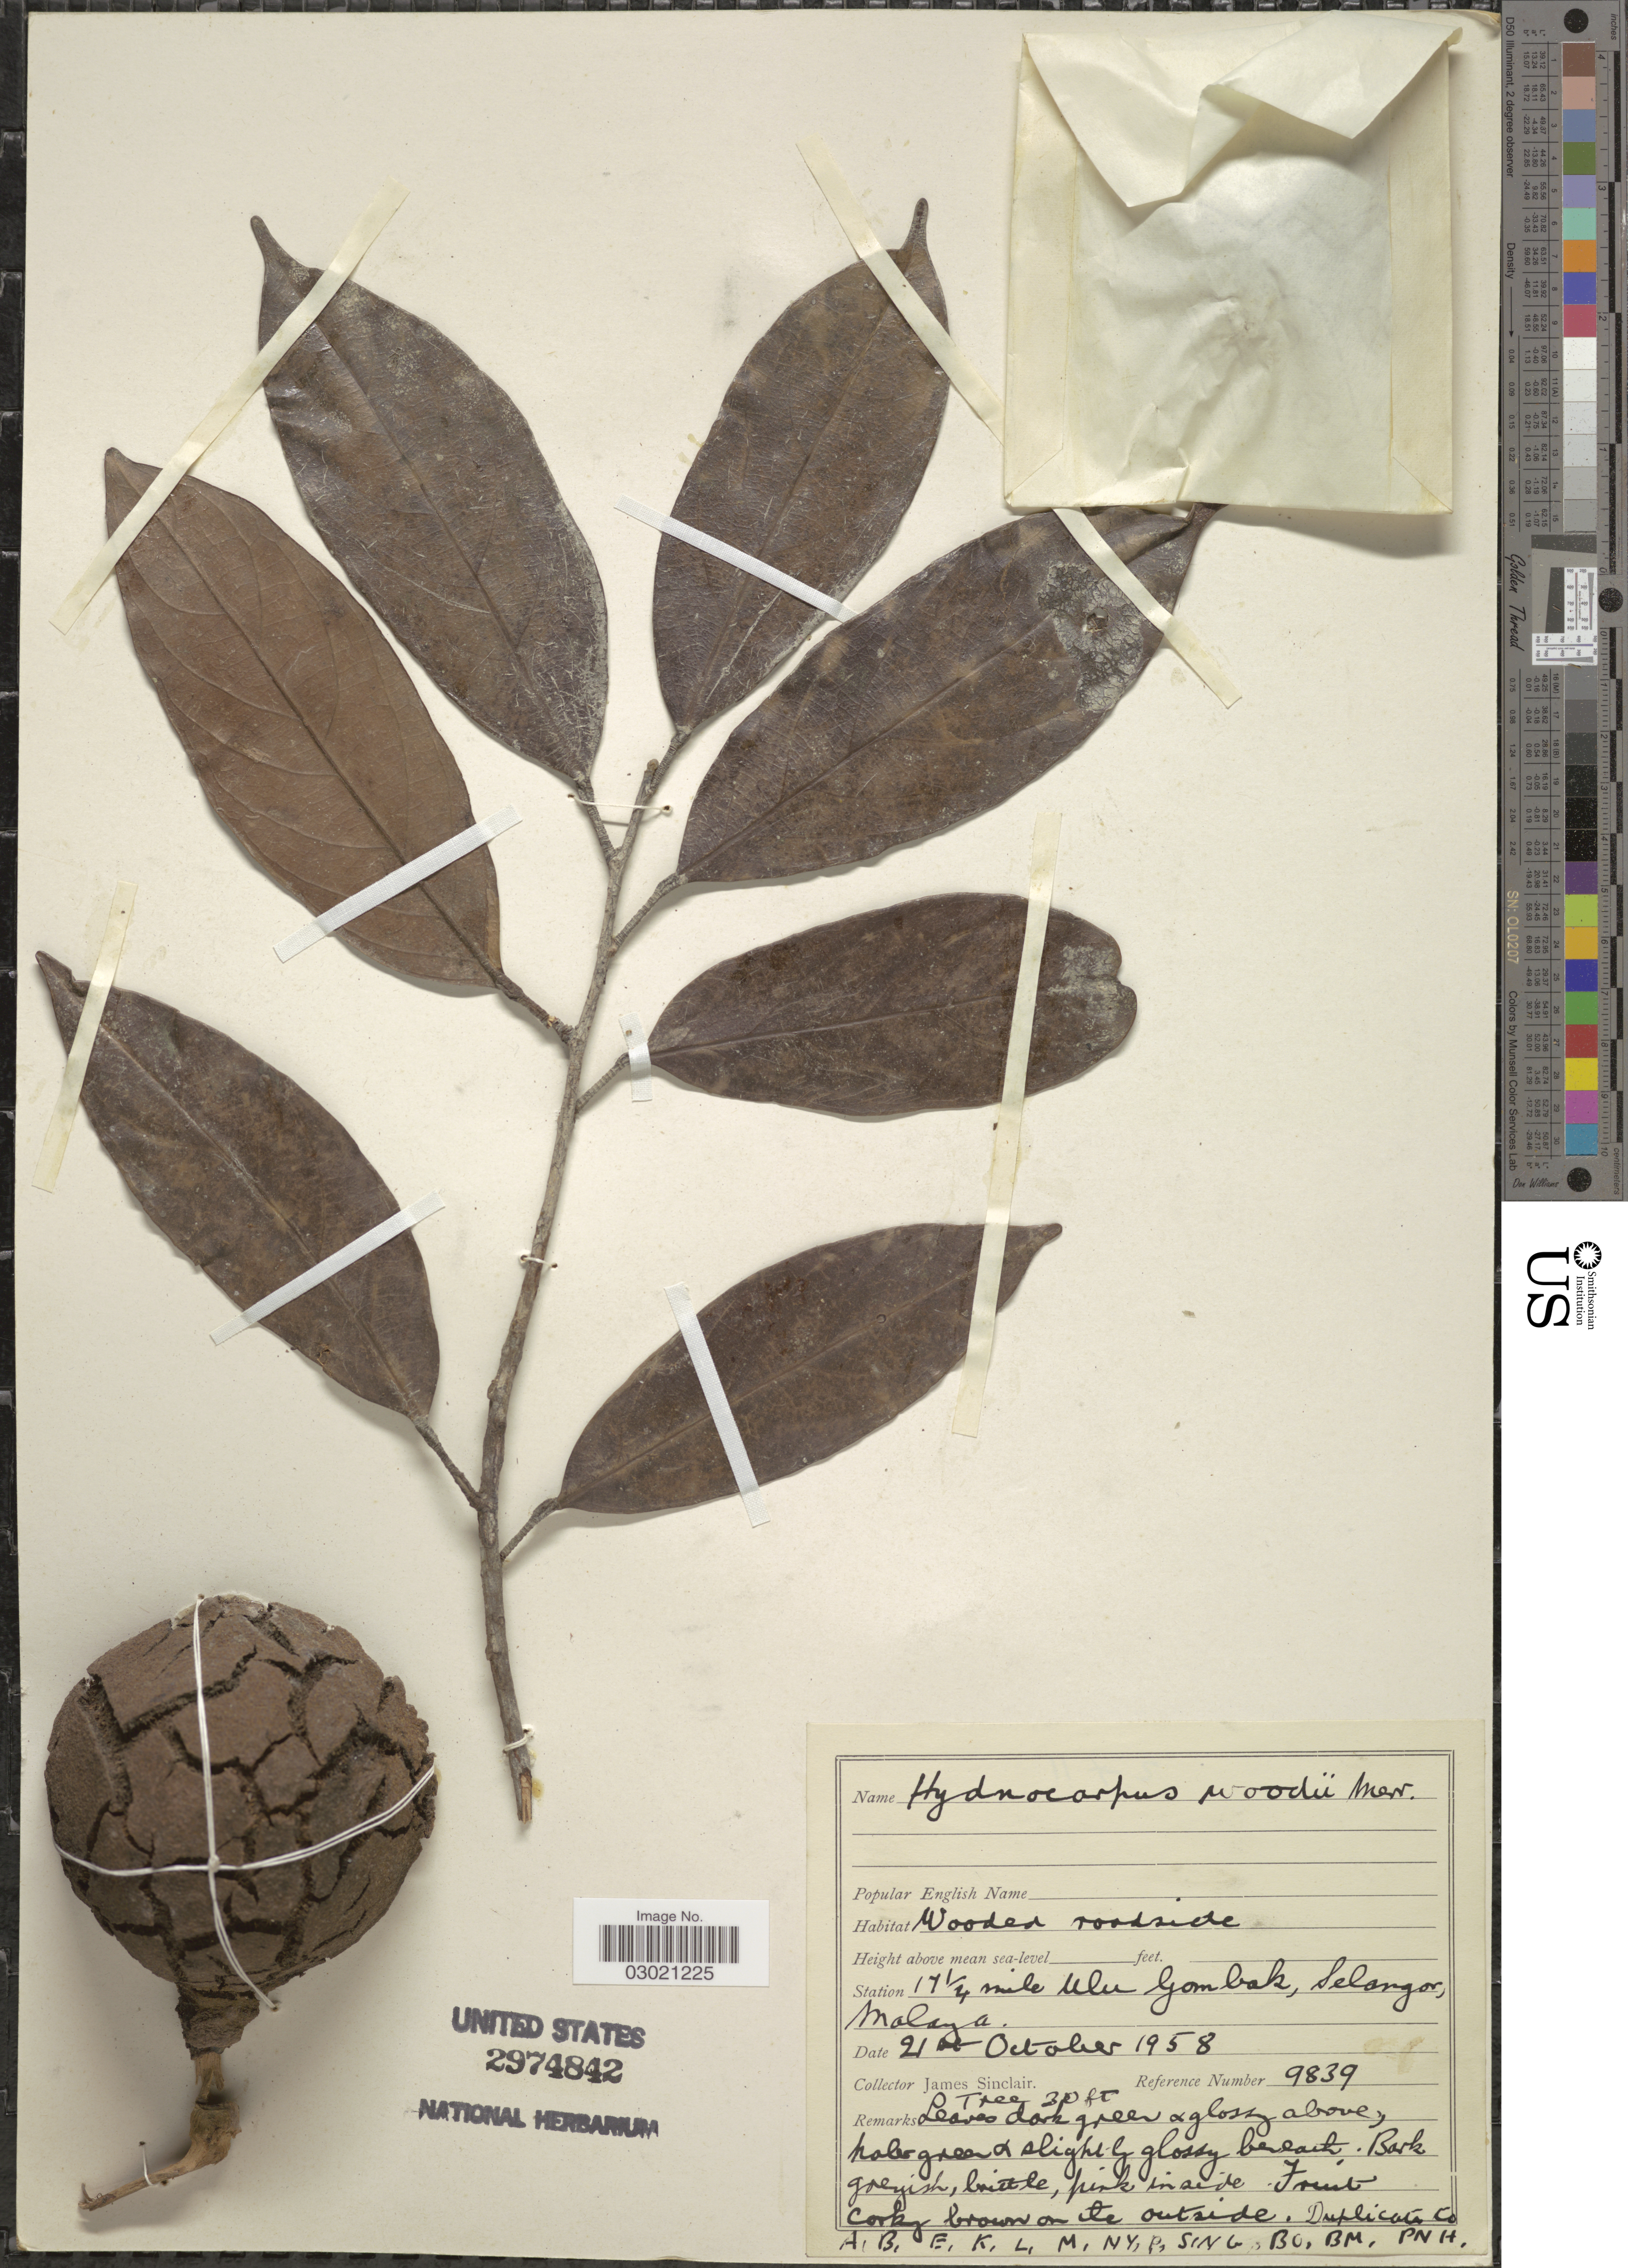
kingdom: Plantae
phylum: Tracheophyta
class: Magnoliopsida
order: Malpighiales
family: Achariaceae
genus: Hydnocarpus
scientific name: Hydnocarpus woodii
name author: Merr.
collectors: J. Sinclair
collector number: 9839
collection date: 1958-10-21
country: Malaysia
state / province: Selangor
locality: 17¼ mile Ulu Gombak, Selangor, Malaya.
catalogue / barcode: US 2974842